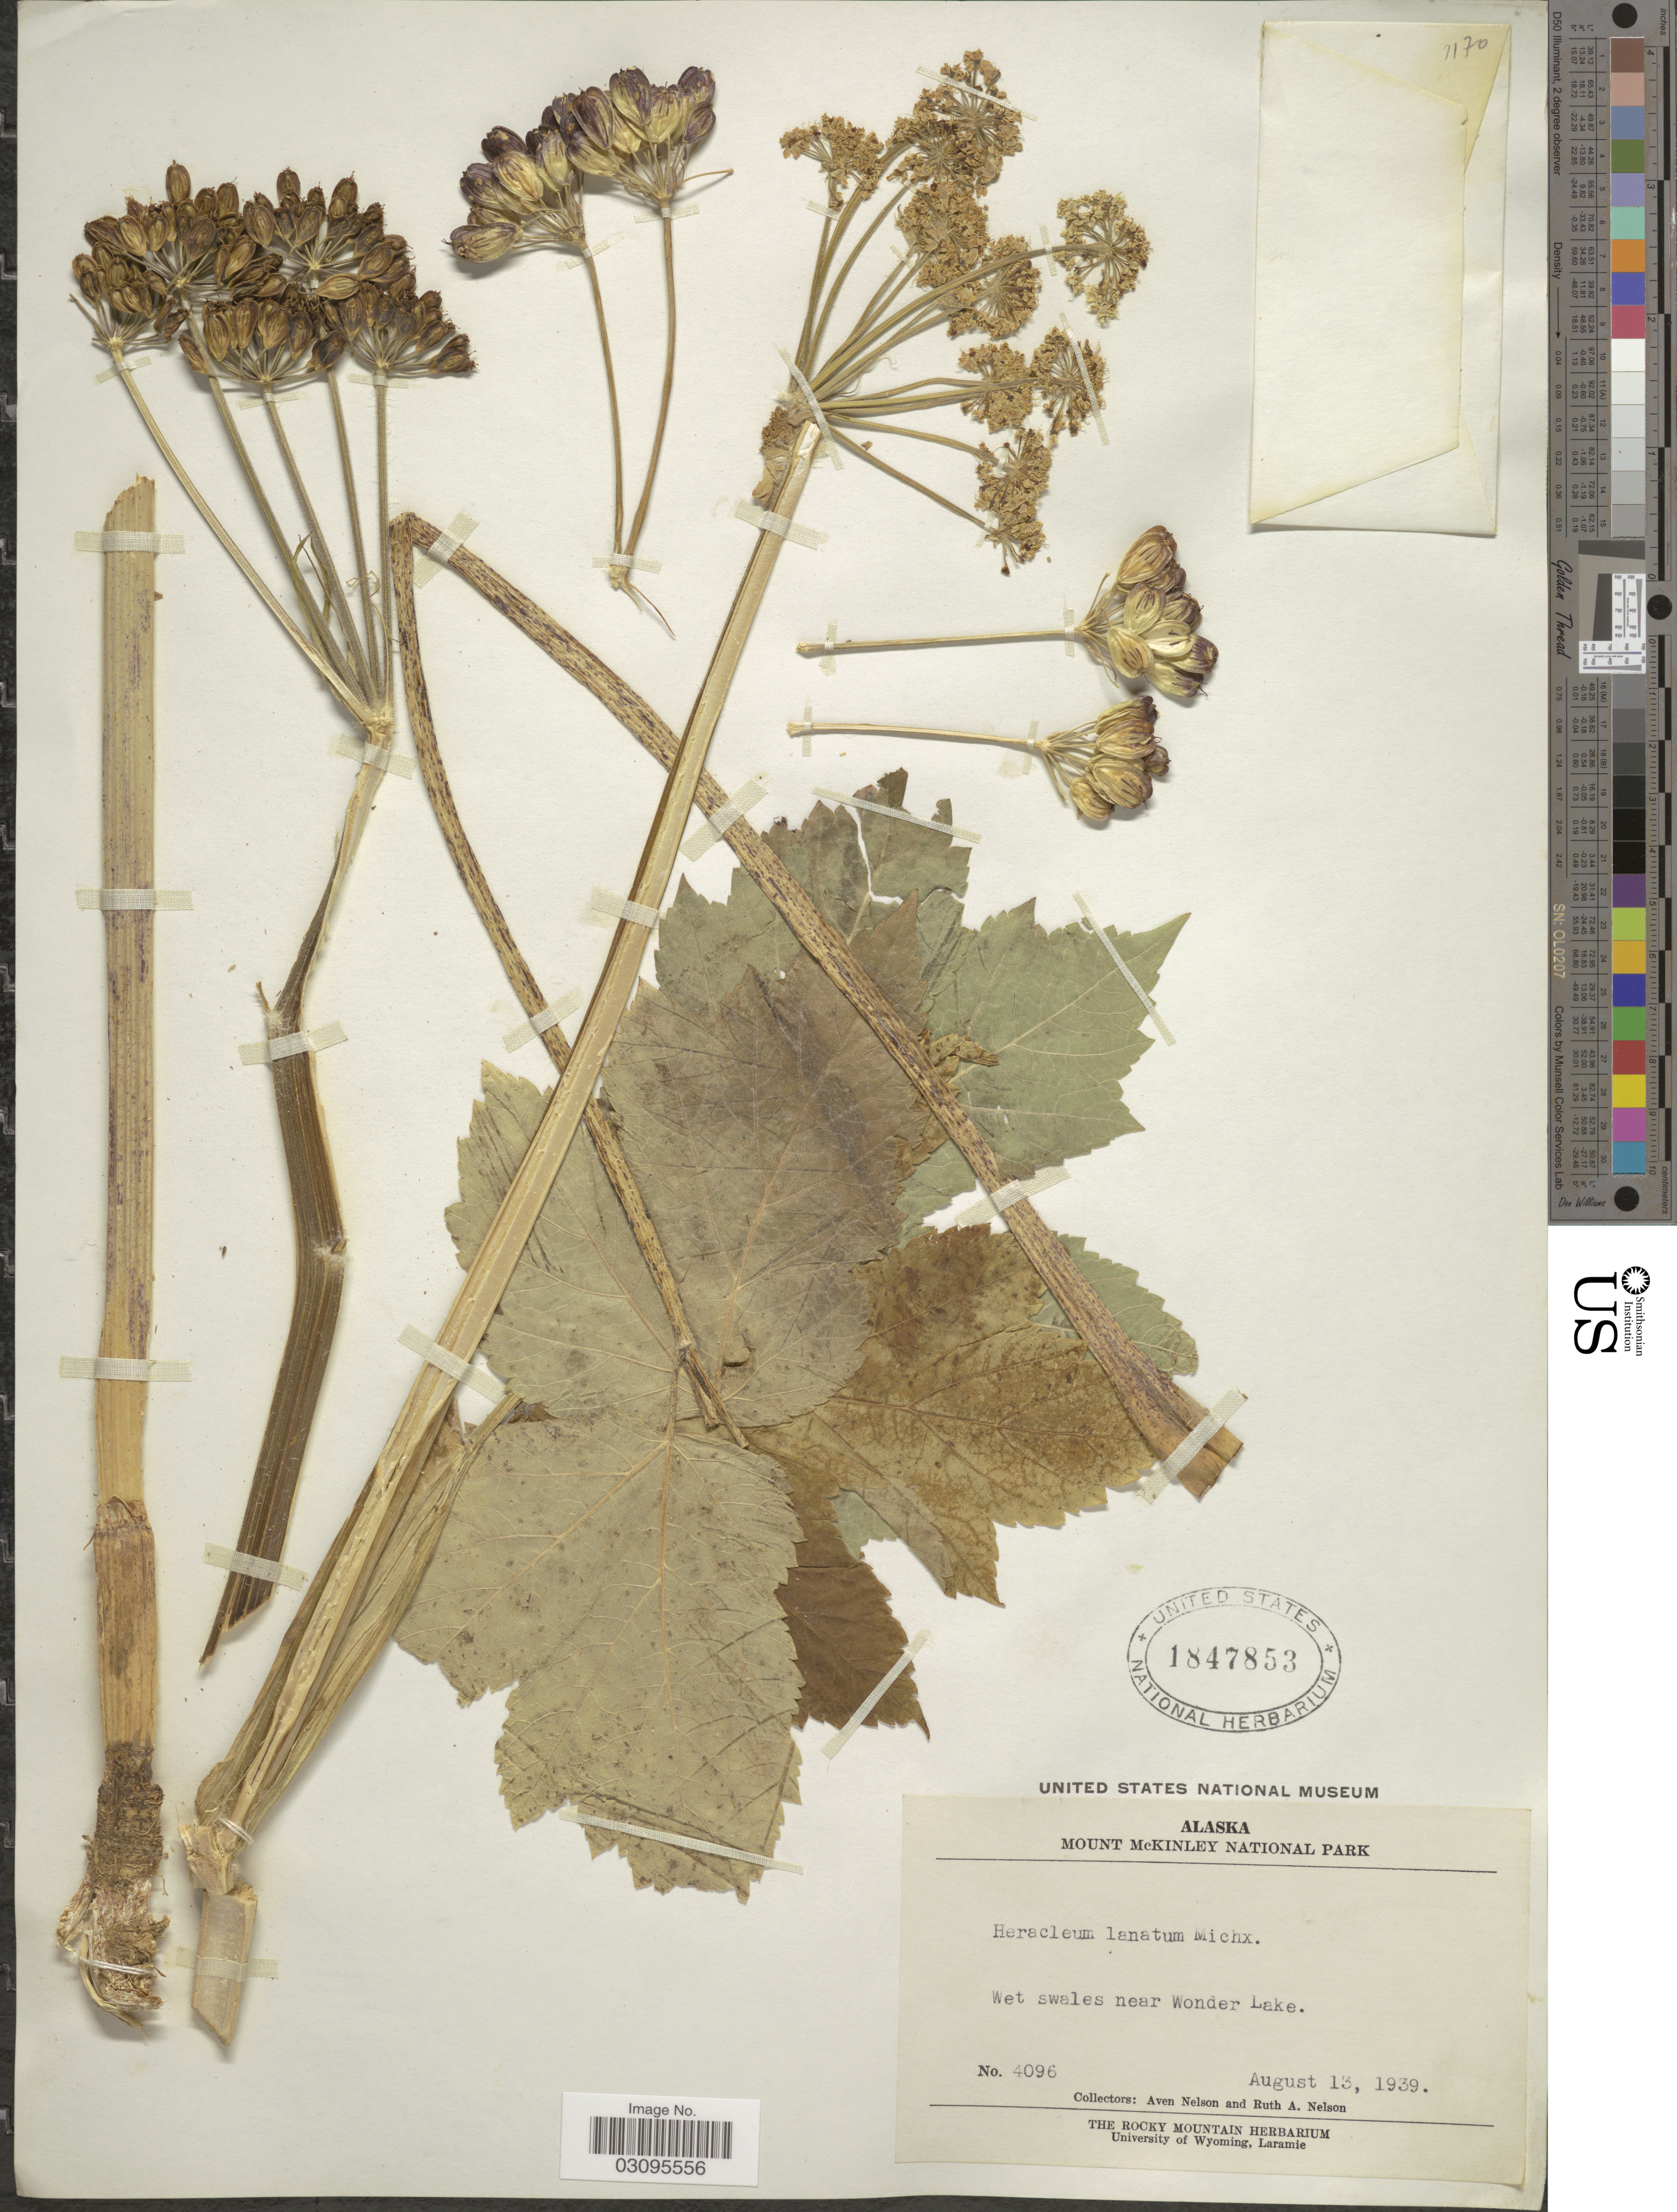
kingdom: Plantae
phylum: Tracheophyta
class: Magnoliopsida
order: Apiales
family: Apiaceae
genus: Heracleum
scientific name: Heracleum lanatum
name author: Michx.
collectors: A. Nelson & R. A. Nelson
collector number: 4096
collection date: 1939-08-13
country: United States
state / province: Alaska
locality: Mount McKinley National Park, Wet swales near Wonder Lake.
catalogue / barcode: US 1847853